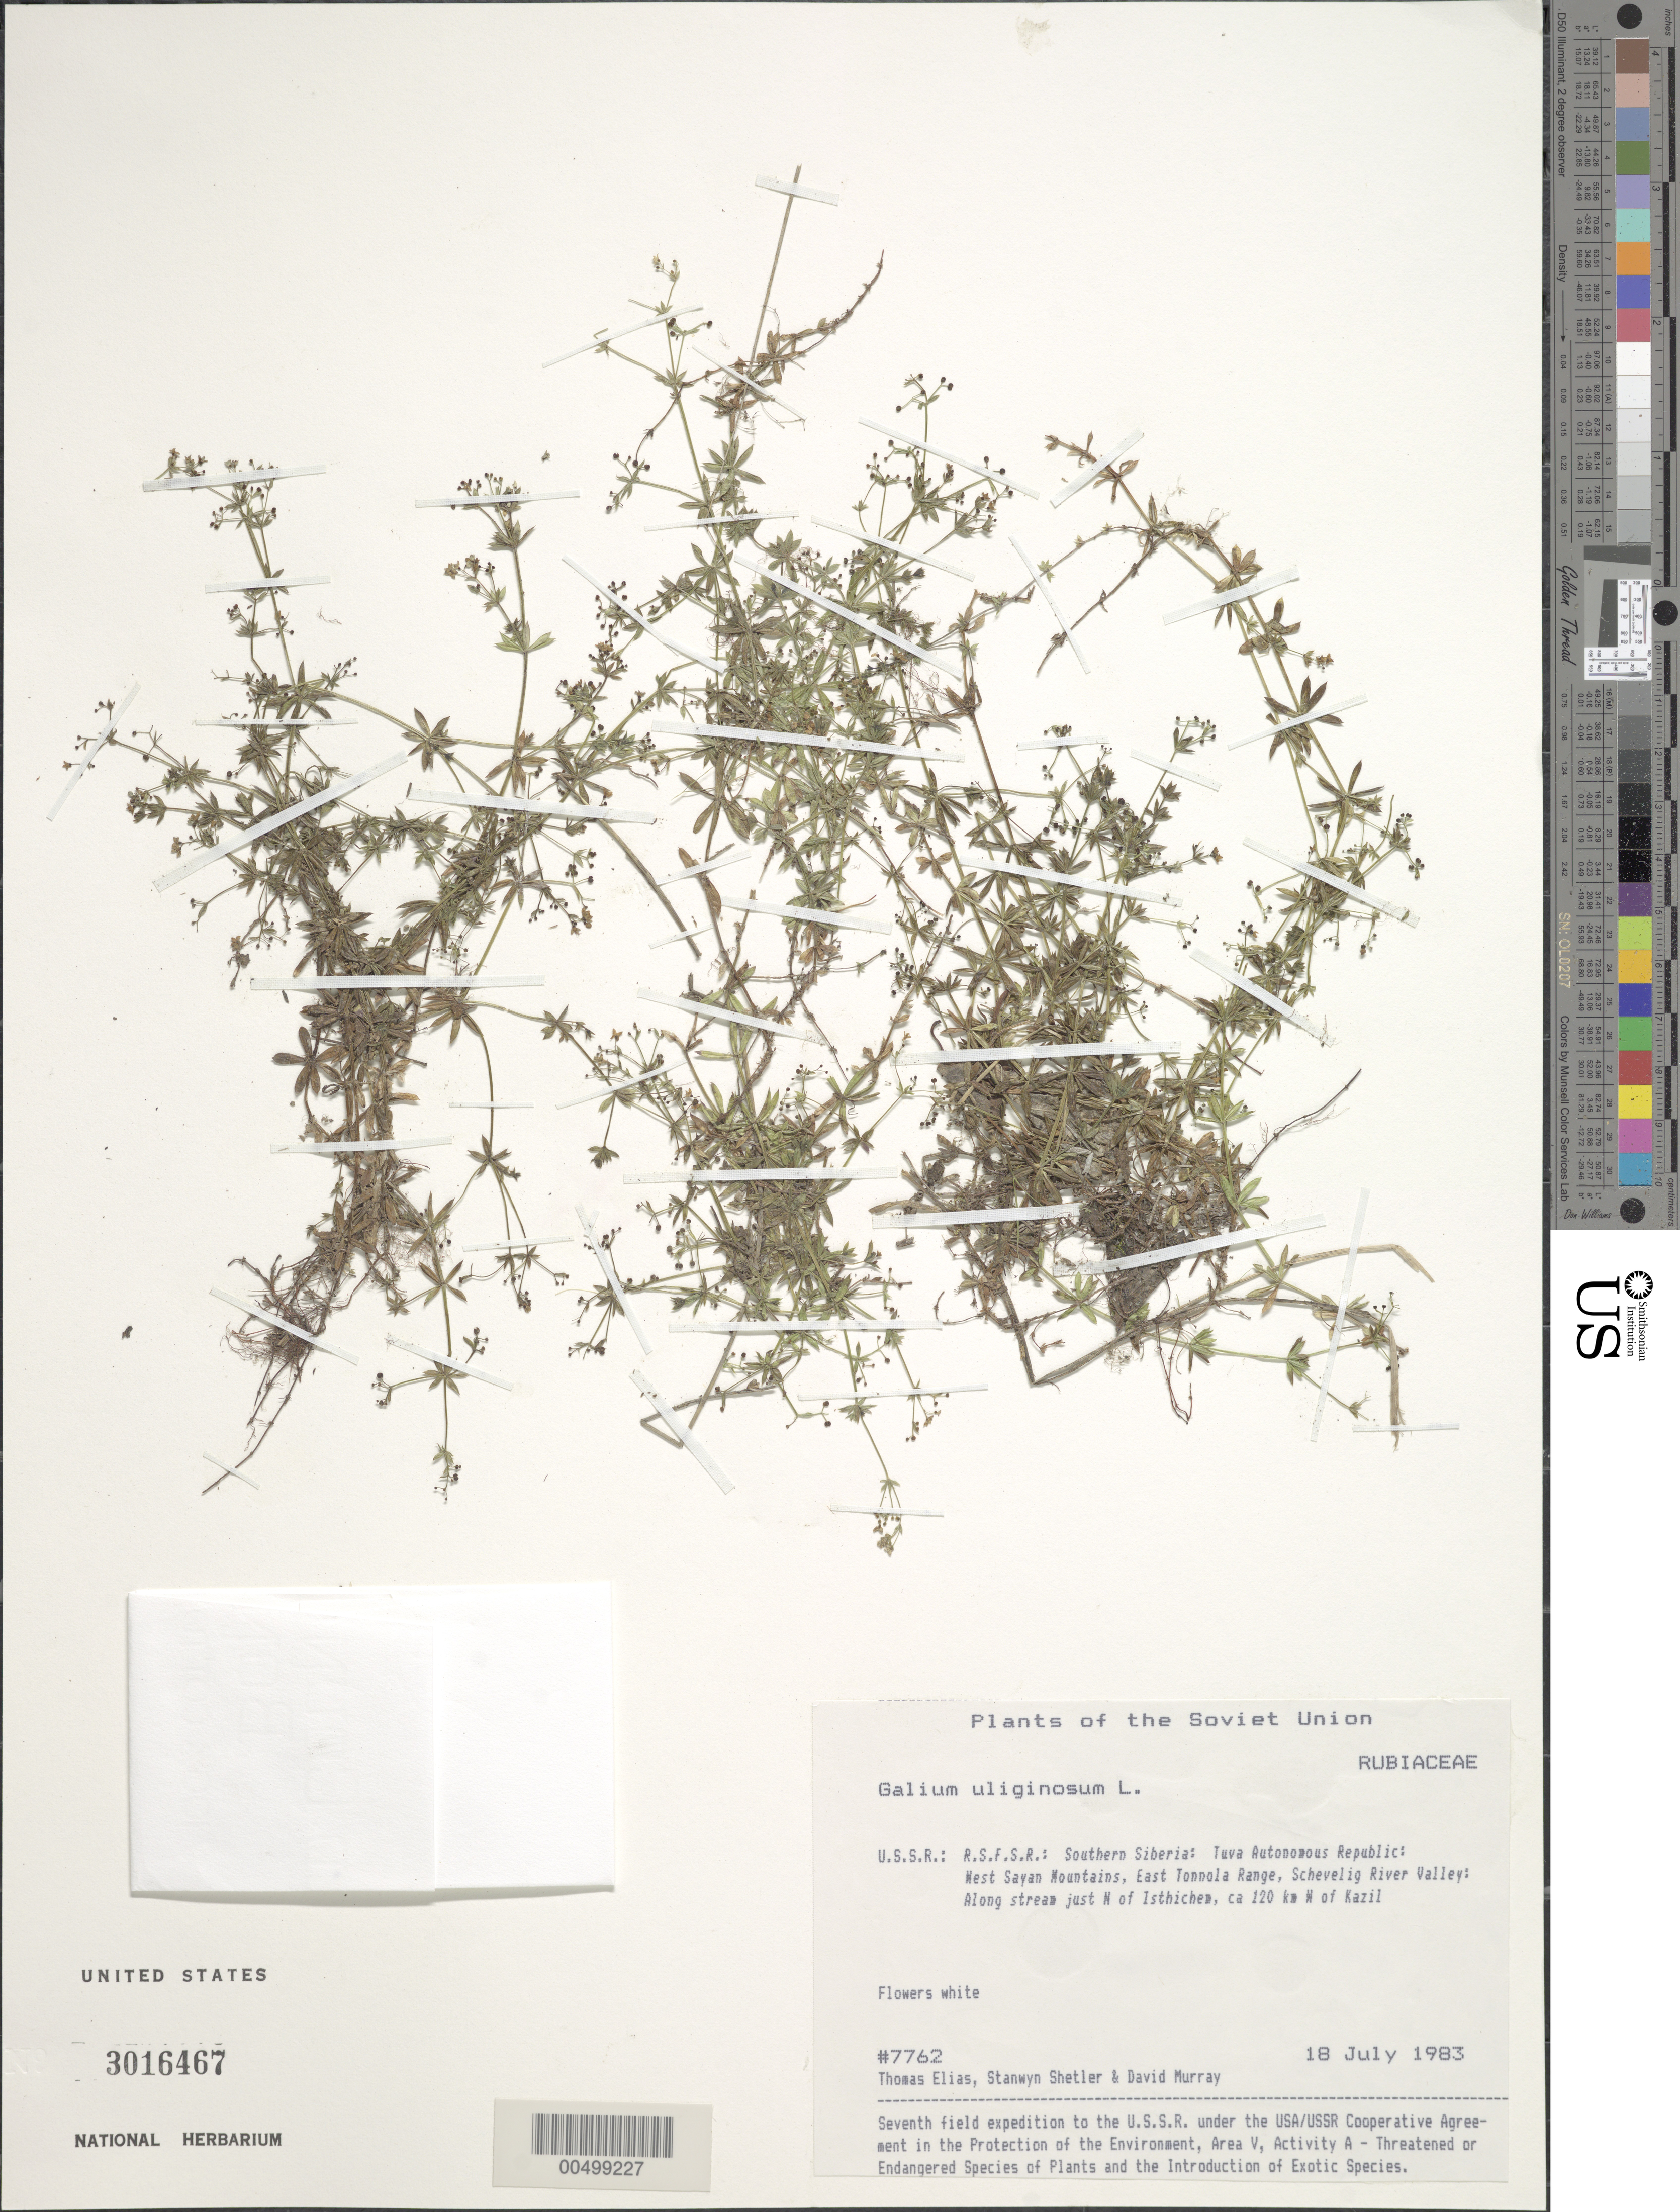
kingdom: Plantae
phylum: Tracheophyta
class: Magnoliopsida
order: Gentianales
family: Rubiaceae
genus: Galium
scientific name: Galium uliginosum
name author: L.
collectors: T. Elias, S. Shetler & D. F. Murray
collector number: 7762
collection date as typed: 18 Jul 1983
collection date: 1983-07-18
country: Russian Federation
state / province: Tuva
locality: West Sayan Mountains, E Tonnola [Tannu-Ola] Range, Schevelig River Valley, just N of Isthichem [Ishti-Khem], *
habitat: along stream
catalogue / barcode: US 3016467